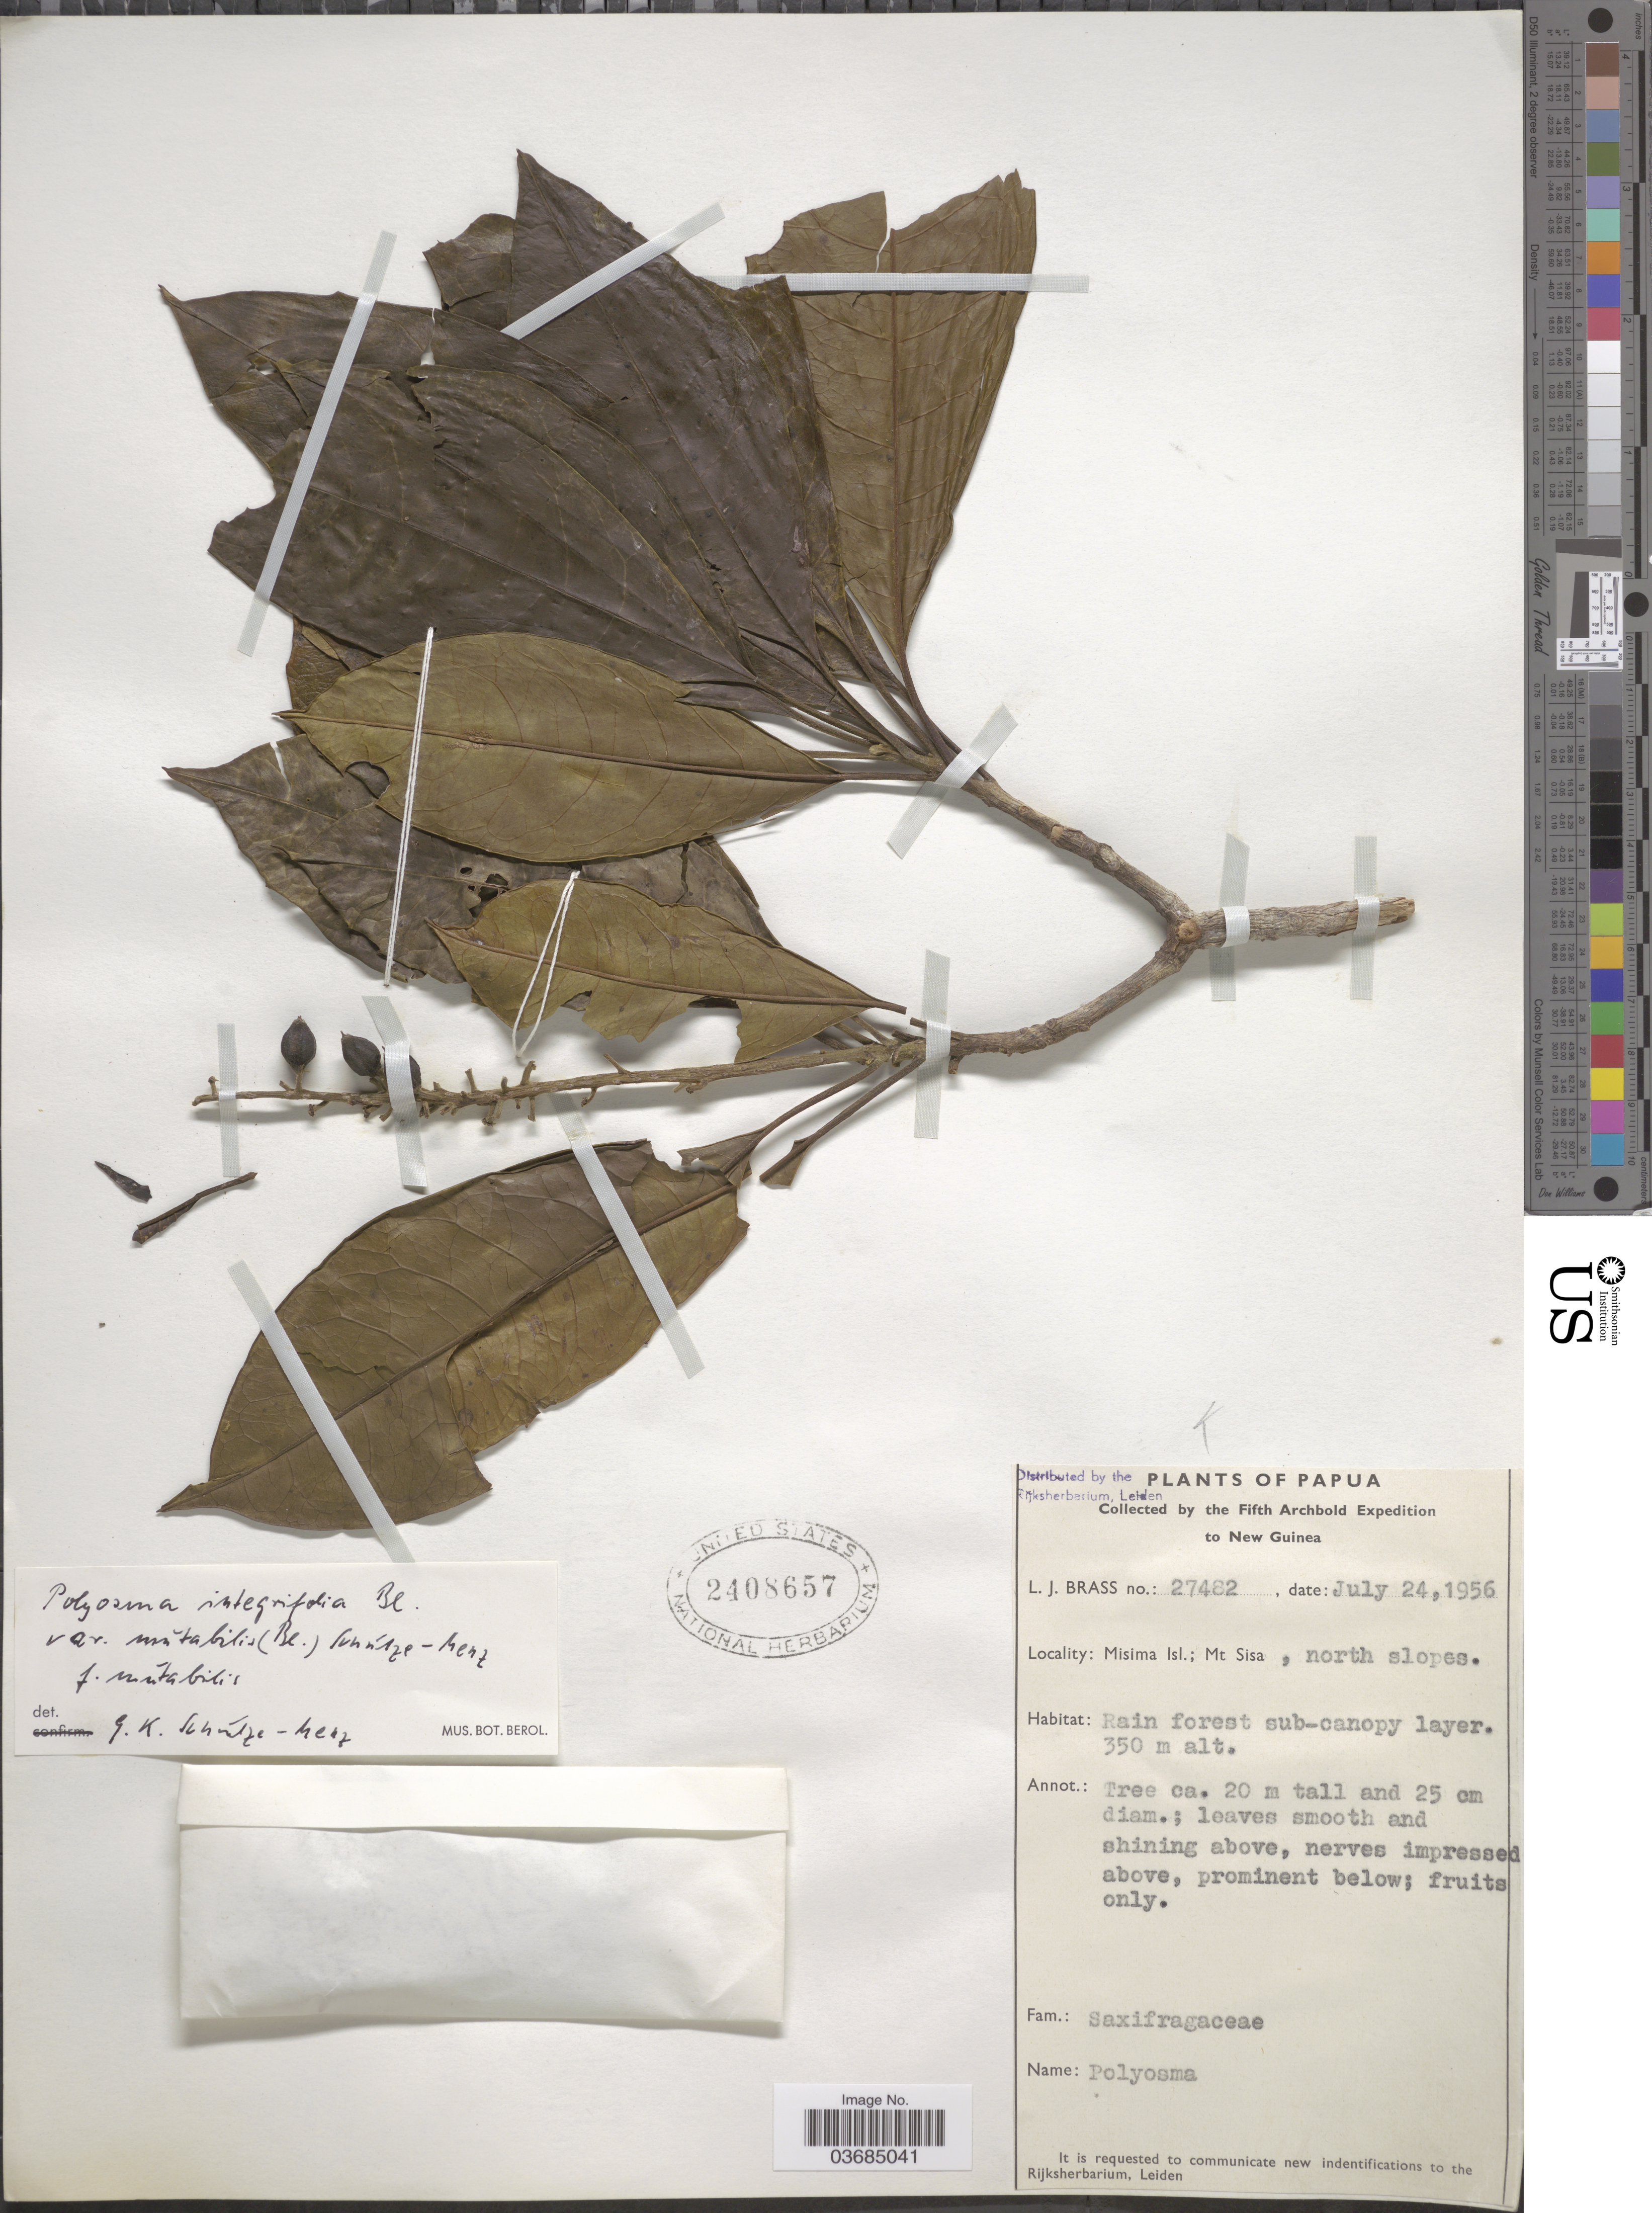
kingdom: Plantae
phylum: Tracheophyta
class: Magnoliopsida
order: Escalloniales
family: Escalloniaceae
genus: Polyosma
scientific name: Polyosma integrifolia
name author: Blume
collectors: L. J. Brass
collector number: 27482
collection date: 1956-07-24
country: Papua New Guinea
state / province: Milne Bay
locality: The Fifth Archbold Expedition to New Guinea. Misima Isl.; Mt Sisa, north slopes.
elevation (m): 350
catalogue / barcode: US 2408657